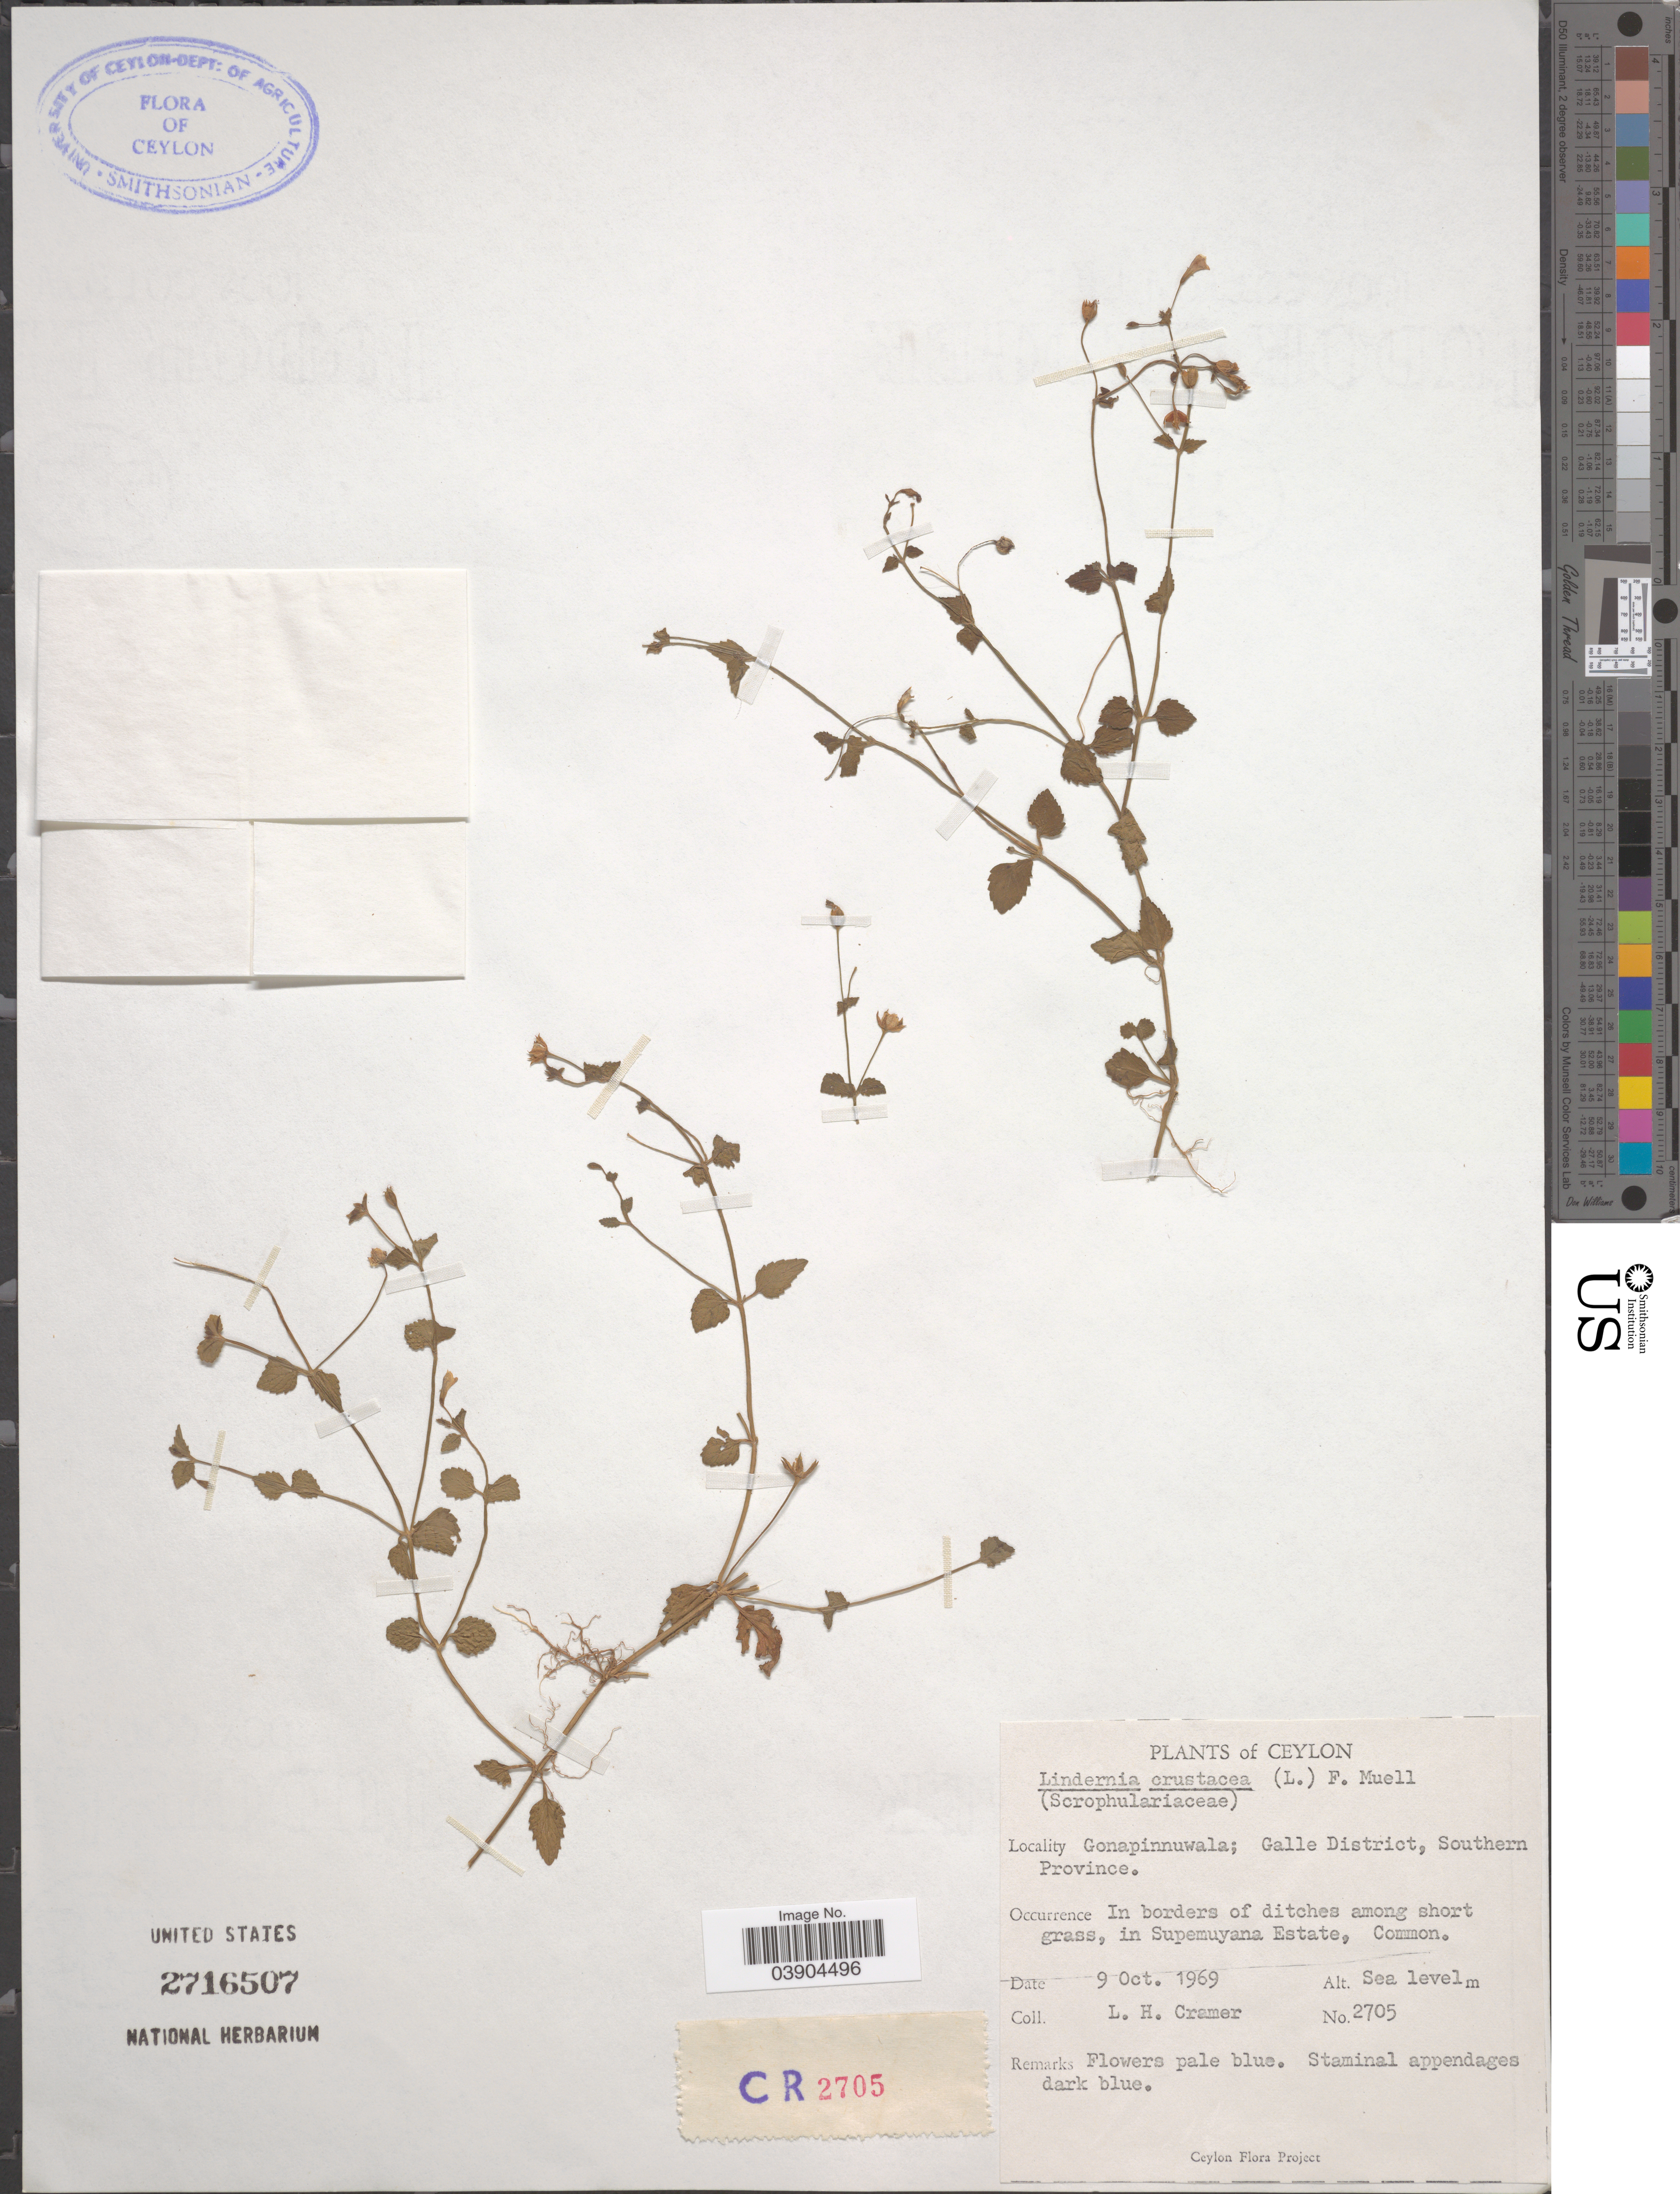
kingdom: Plantae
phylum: Tracheophyta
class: Magnoliopsida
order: Lamiales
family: Linderniaceae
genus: Lindernia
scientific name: Lindernia crustacea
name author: (L.) F. Muell.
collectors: L. H. Cramer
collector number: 2705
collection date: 1969-10-09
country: Sri Lanka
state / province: Southern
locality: Ceylon. Gonapinnuwala; Galle District. In borders of ditches among short grass, in Supemuyana Estate.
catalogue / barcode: US 2716507